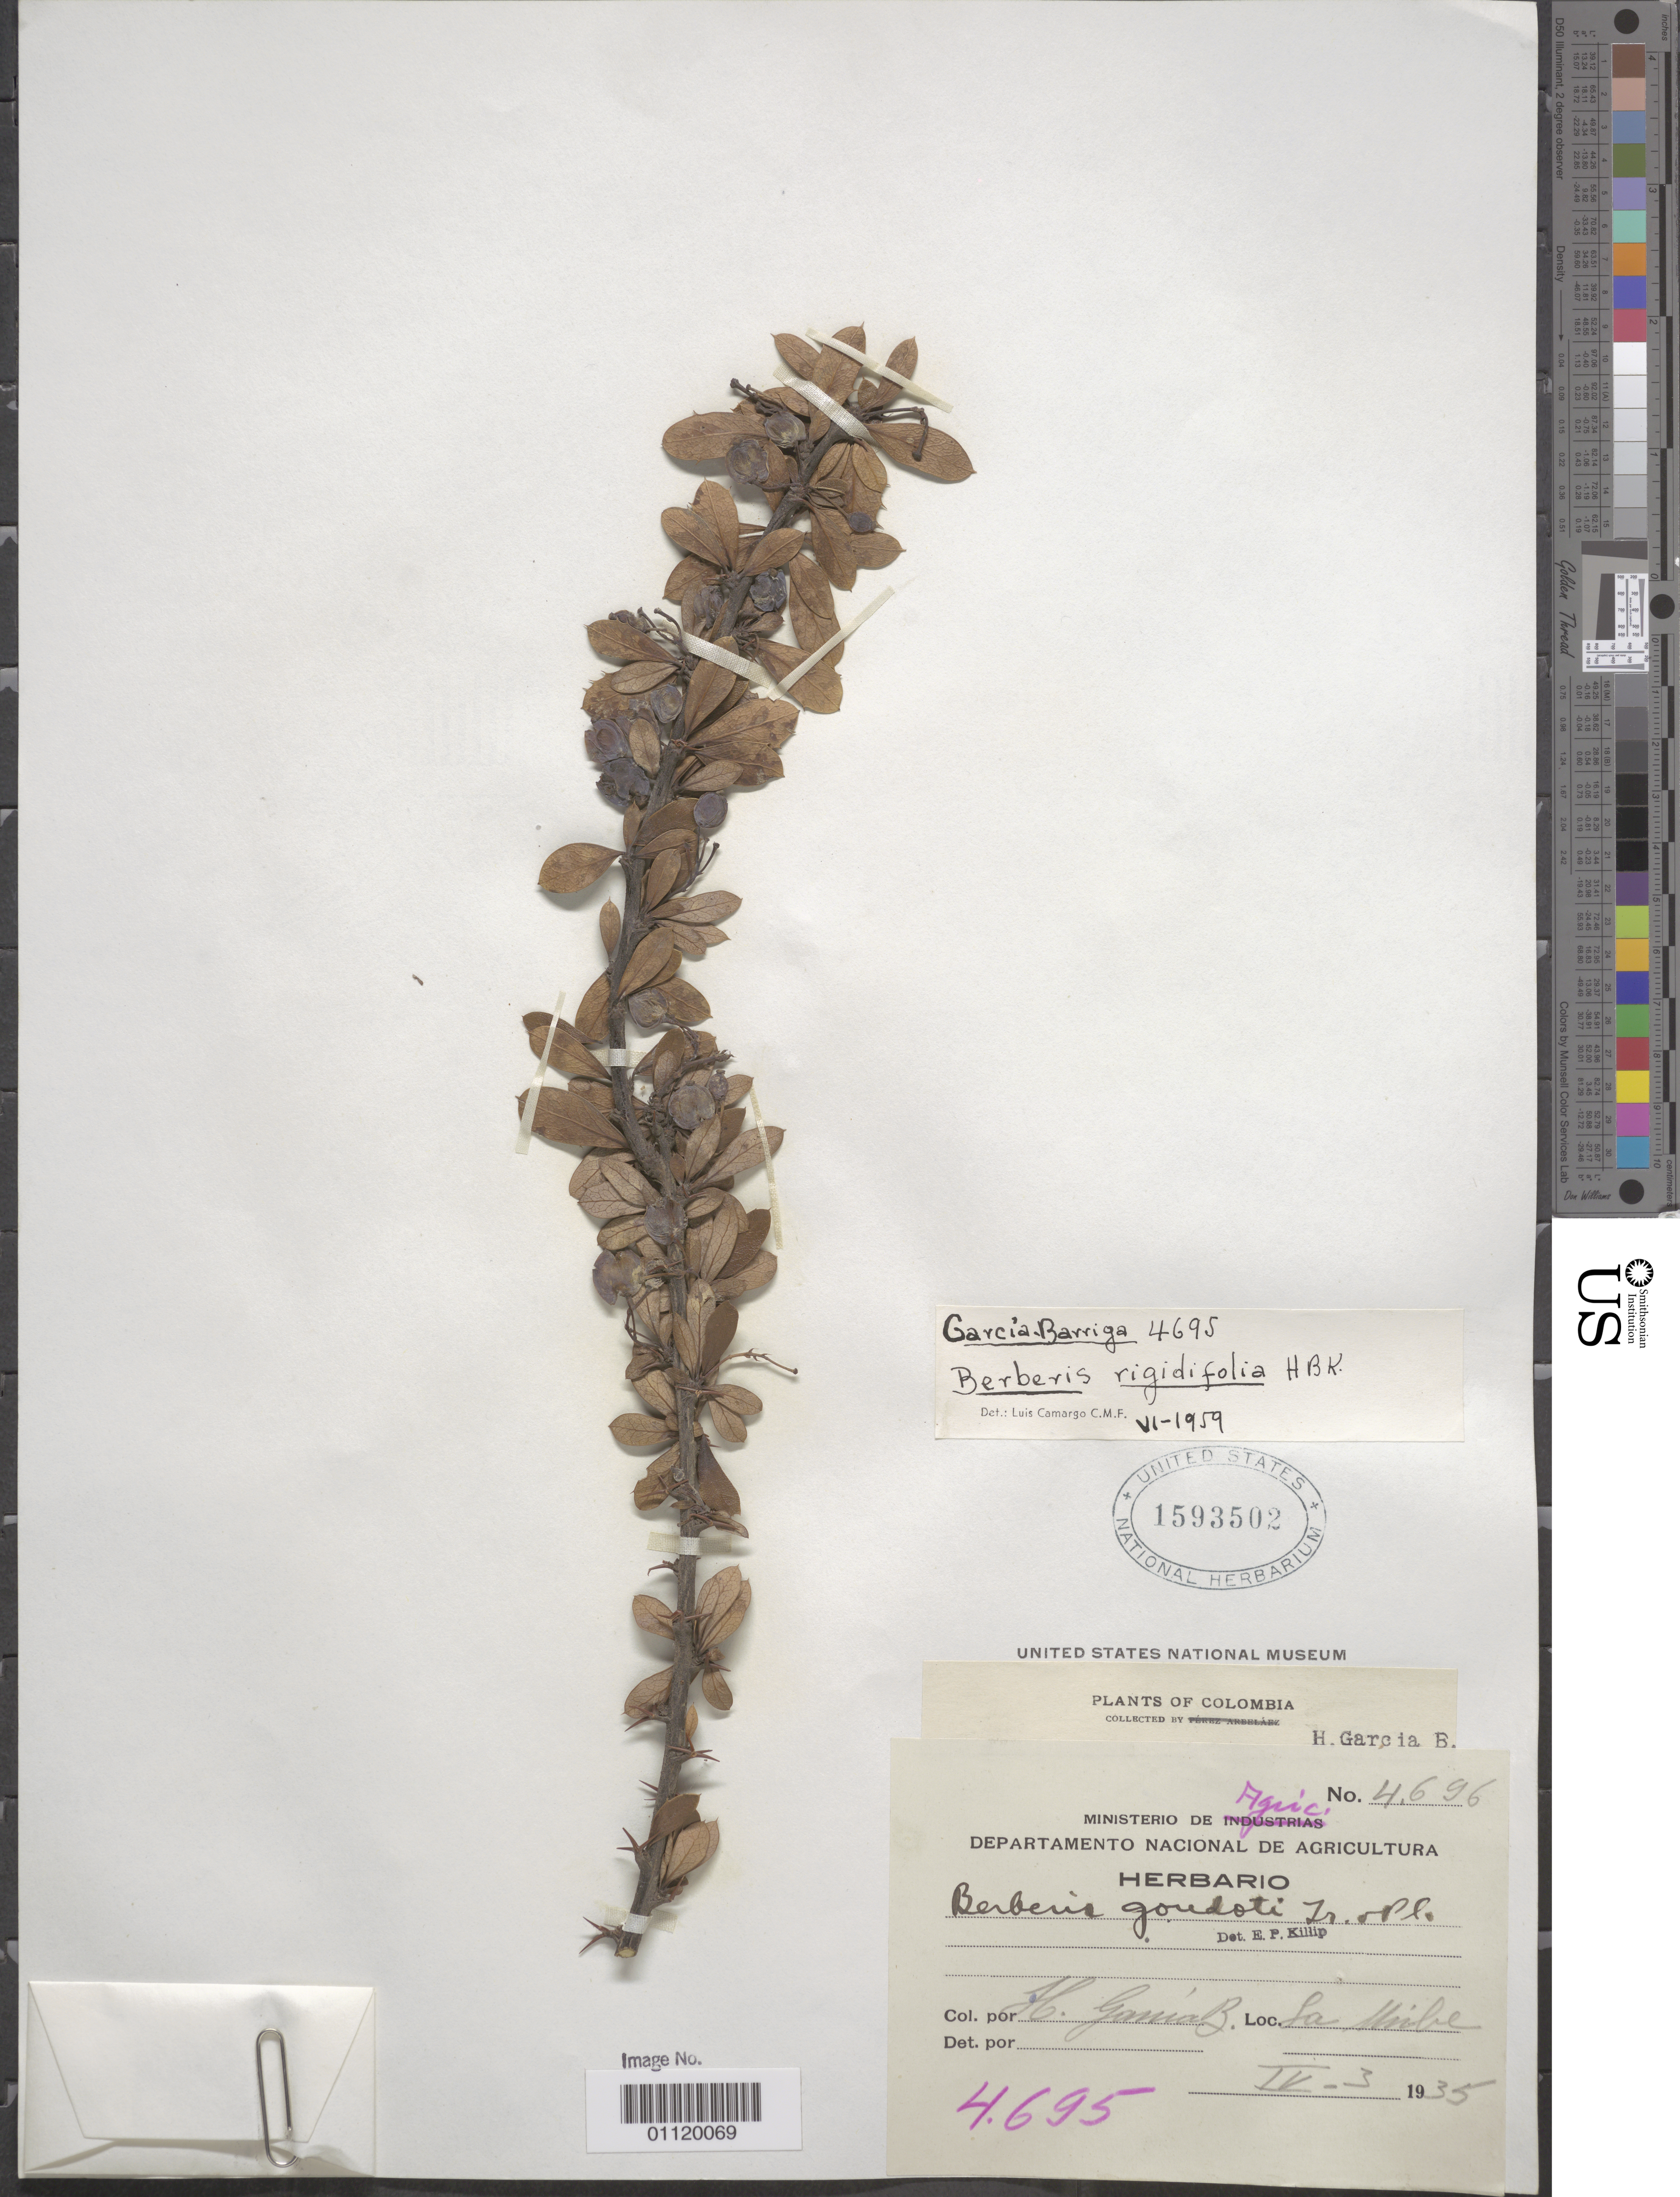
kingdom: Plantae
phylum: Tracheophyta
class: Magnoliopsida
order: Ranunculales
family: Berberidaceae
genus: Berberis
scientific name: Berberis rigidifolia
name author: Kunth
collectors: H. García Barriga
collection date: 1935-04-03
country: Colombia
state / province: Tolima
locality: La Uribe.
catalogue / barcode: US 1593502